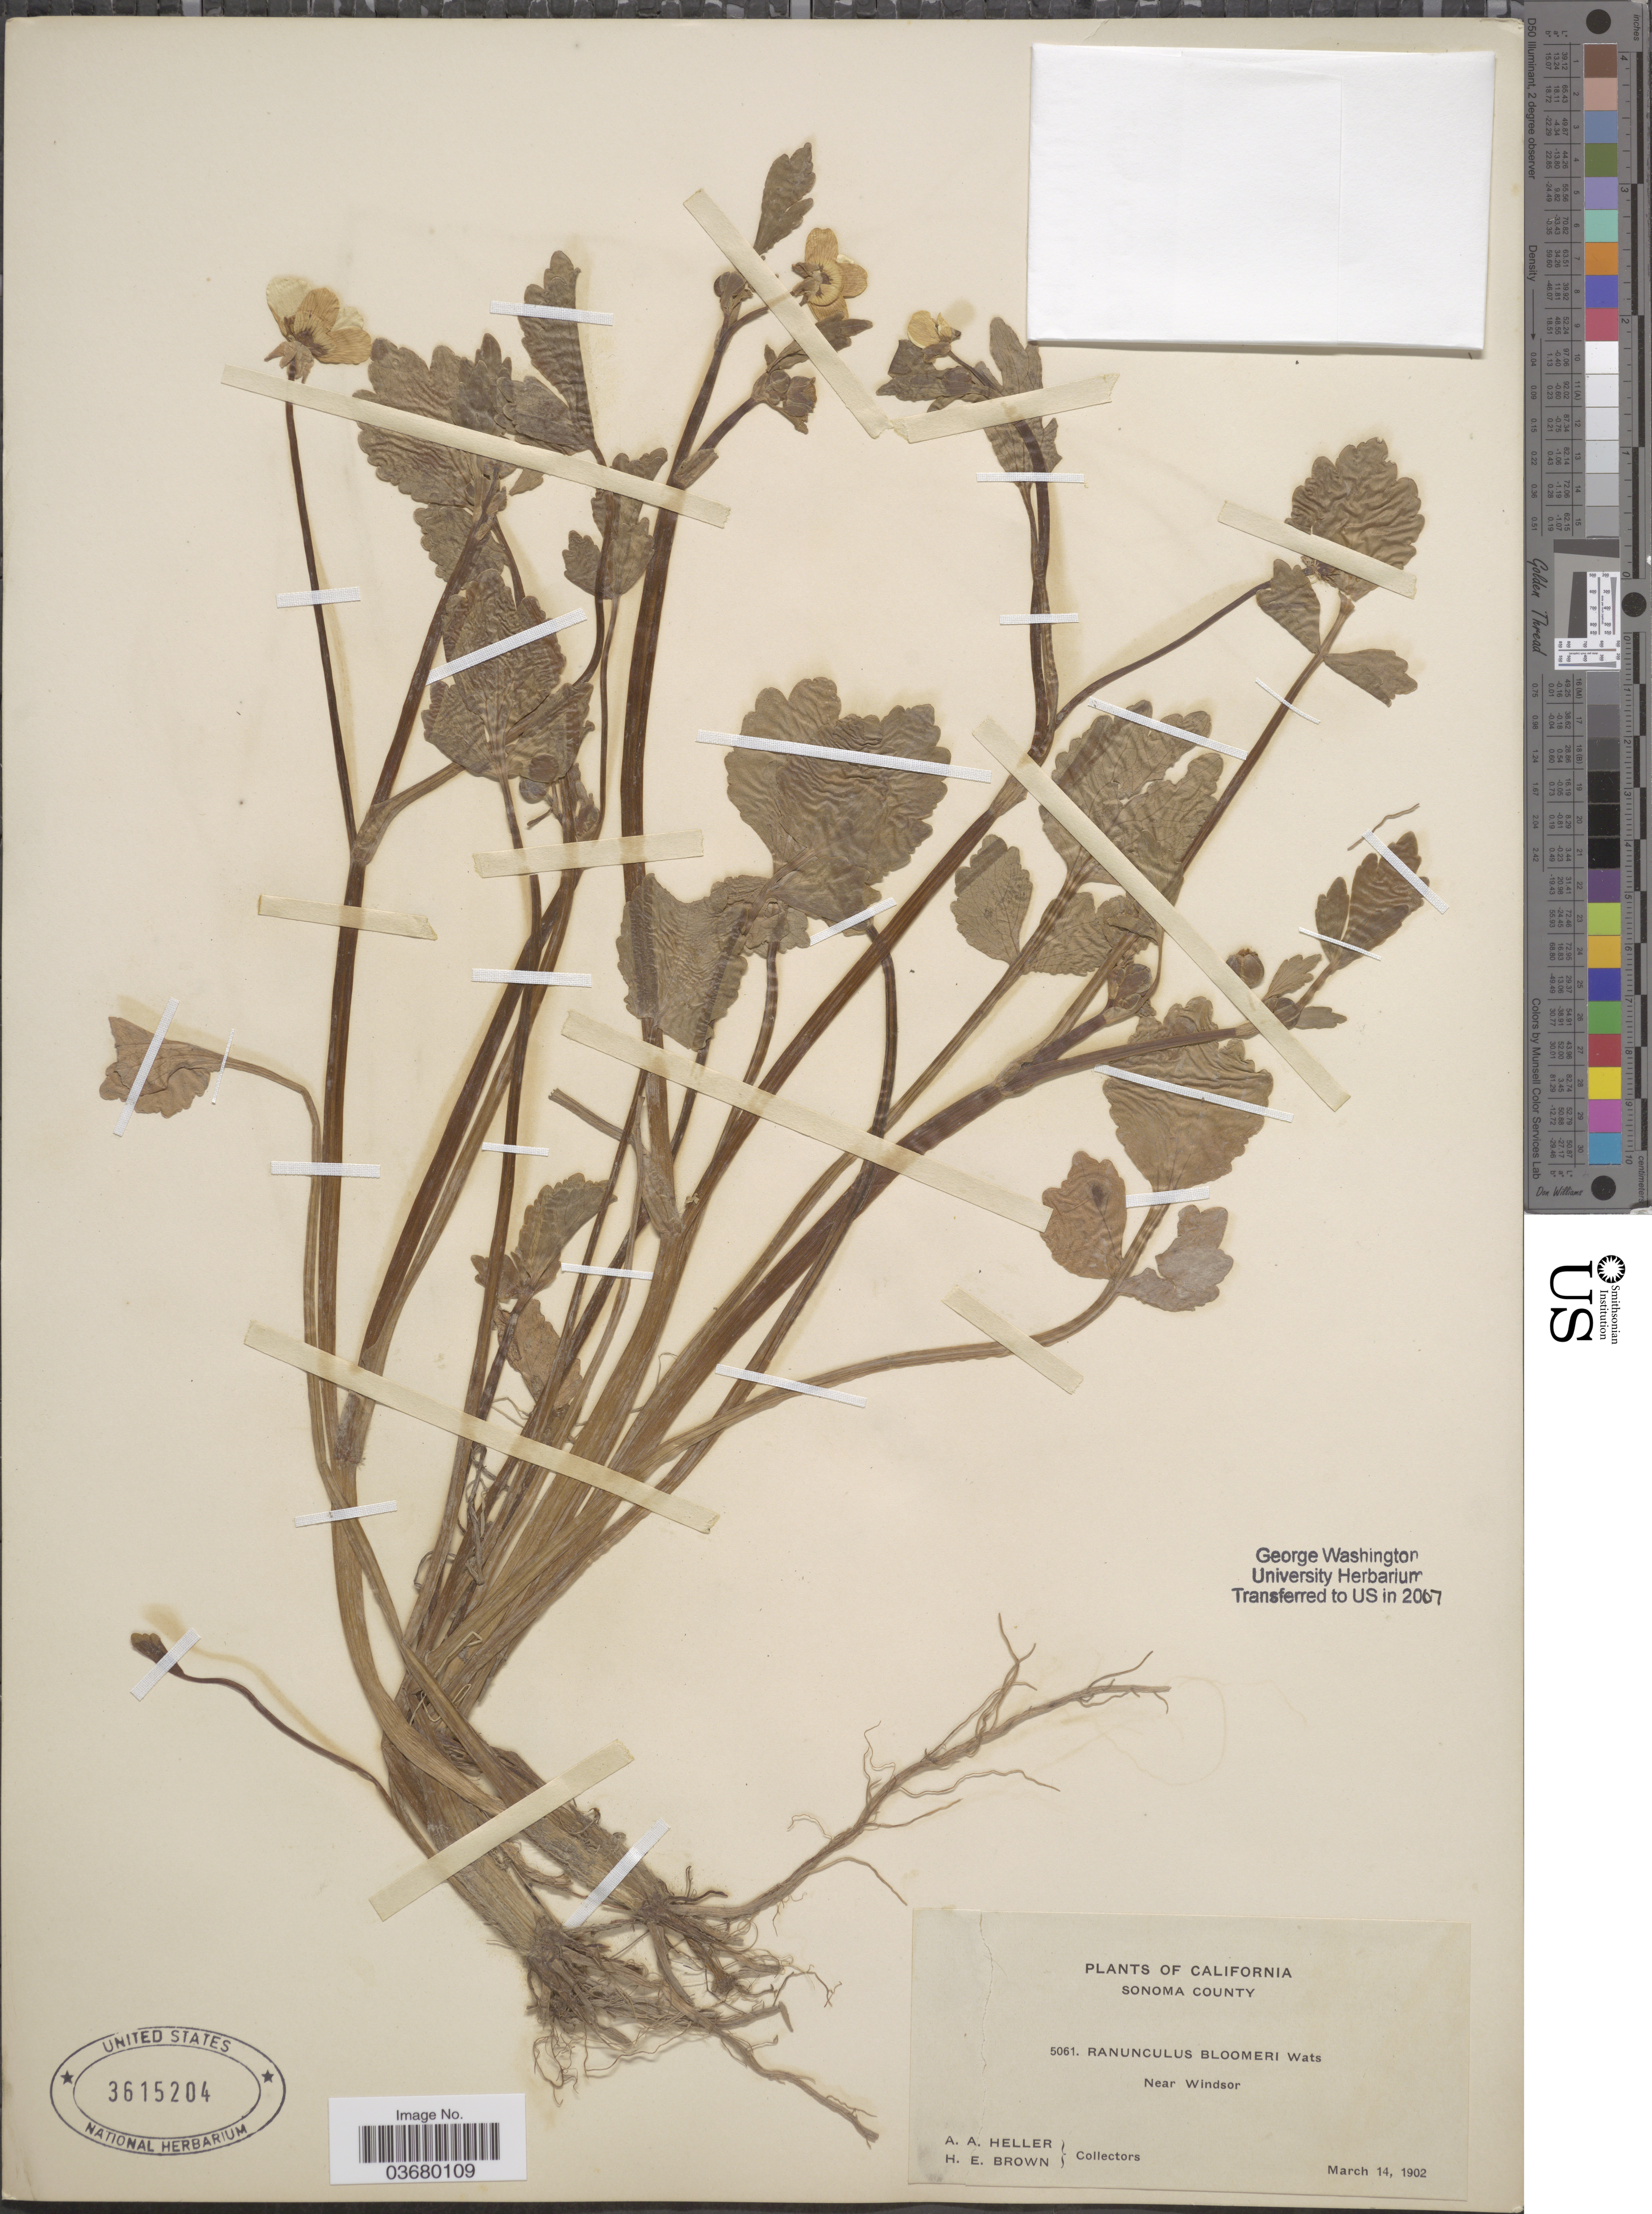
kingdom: Plantae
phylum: Tracheophyta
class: Magnoliopsida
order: Ranunculales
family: Ranunculaceae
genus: Ranunculus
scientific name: Ranunculus bloomeri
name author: S. Watson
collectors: A. A. Heller & H. E. Brown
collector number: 5061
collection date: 1902-03-14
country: United States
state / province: California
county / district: Sonoma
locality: Sonoma County. Near Windsor.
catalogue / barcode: US 3615204